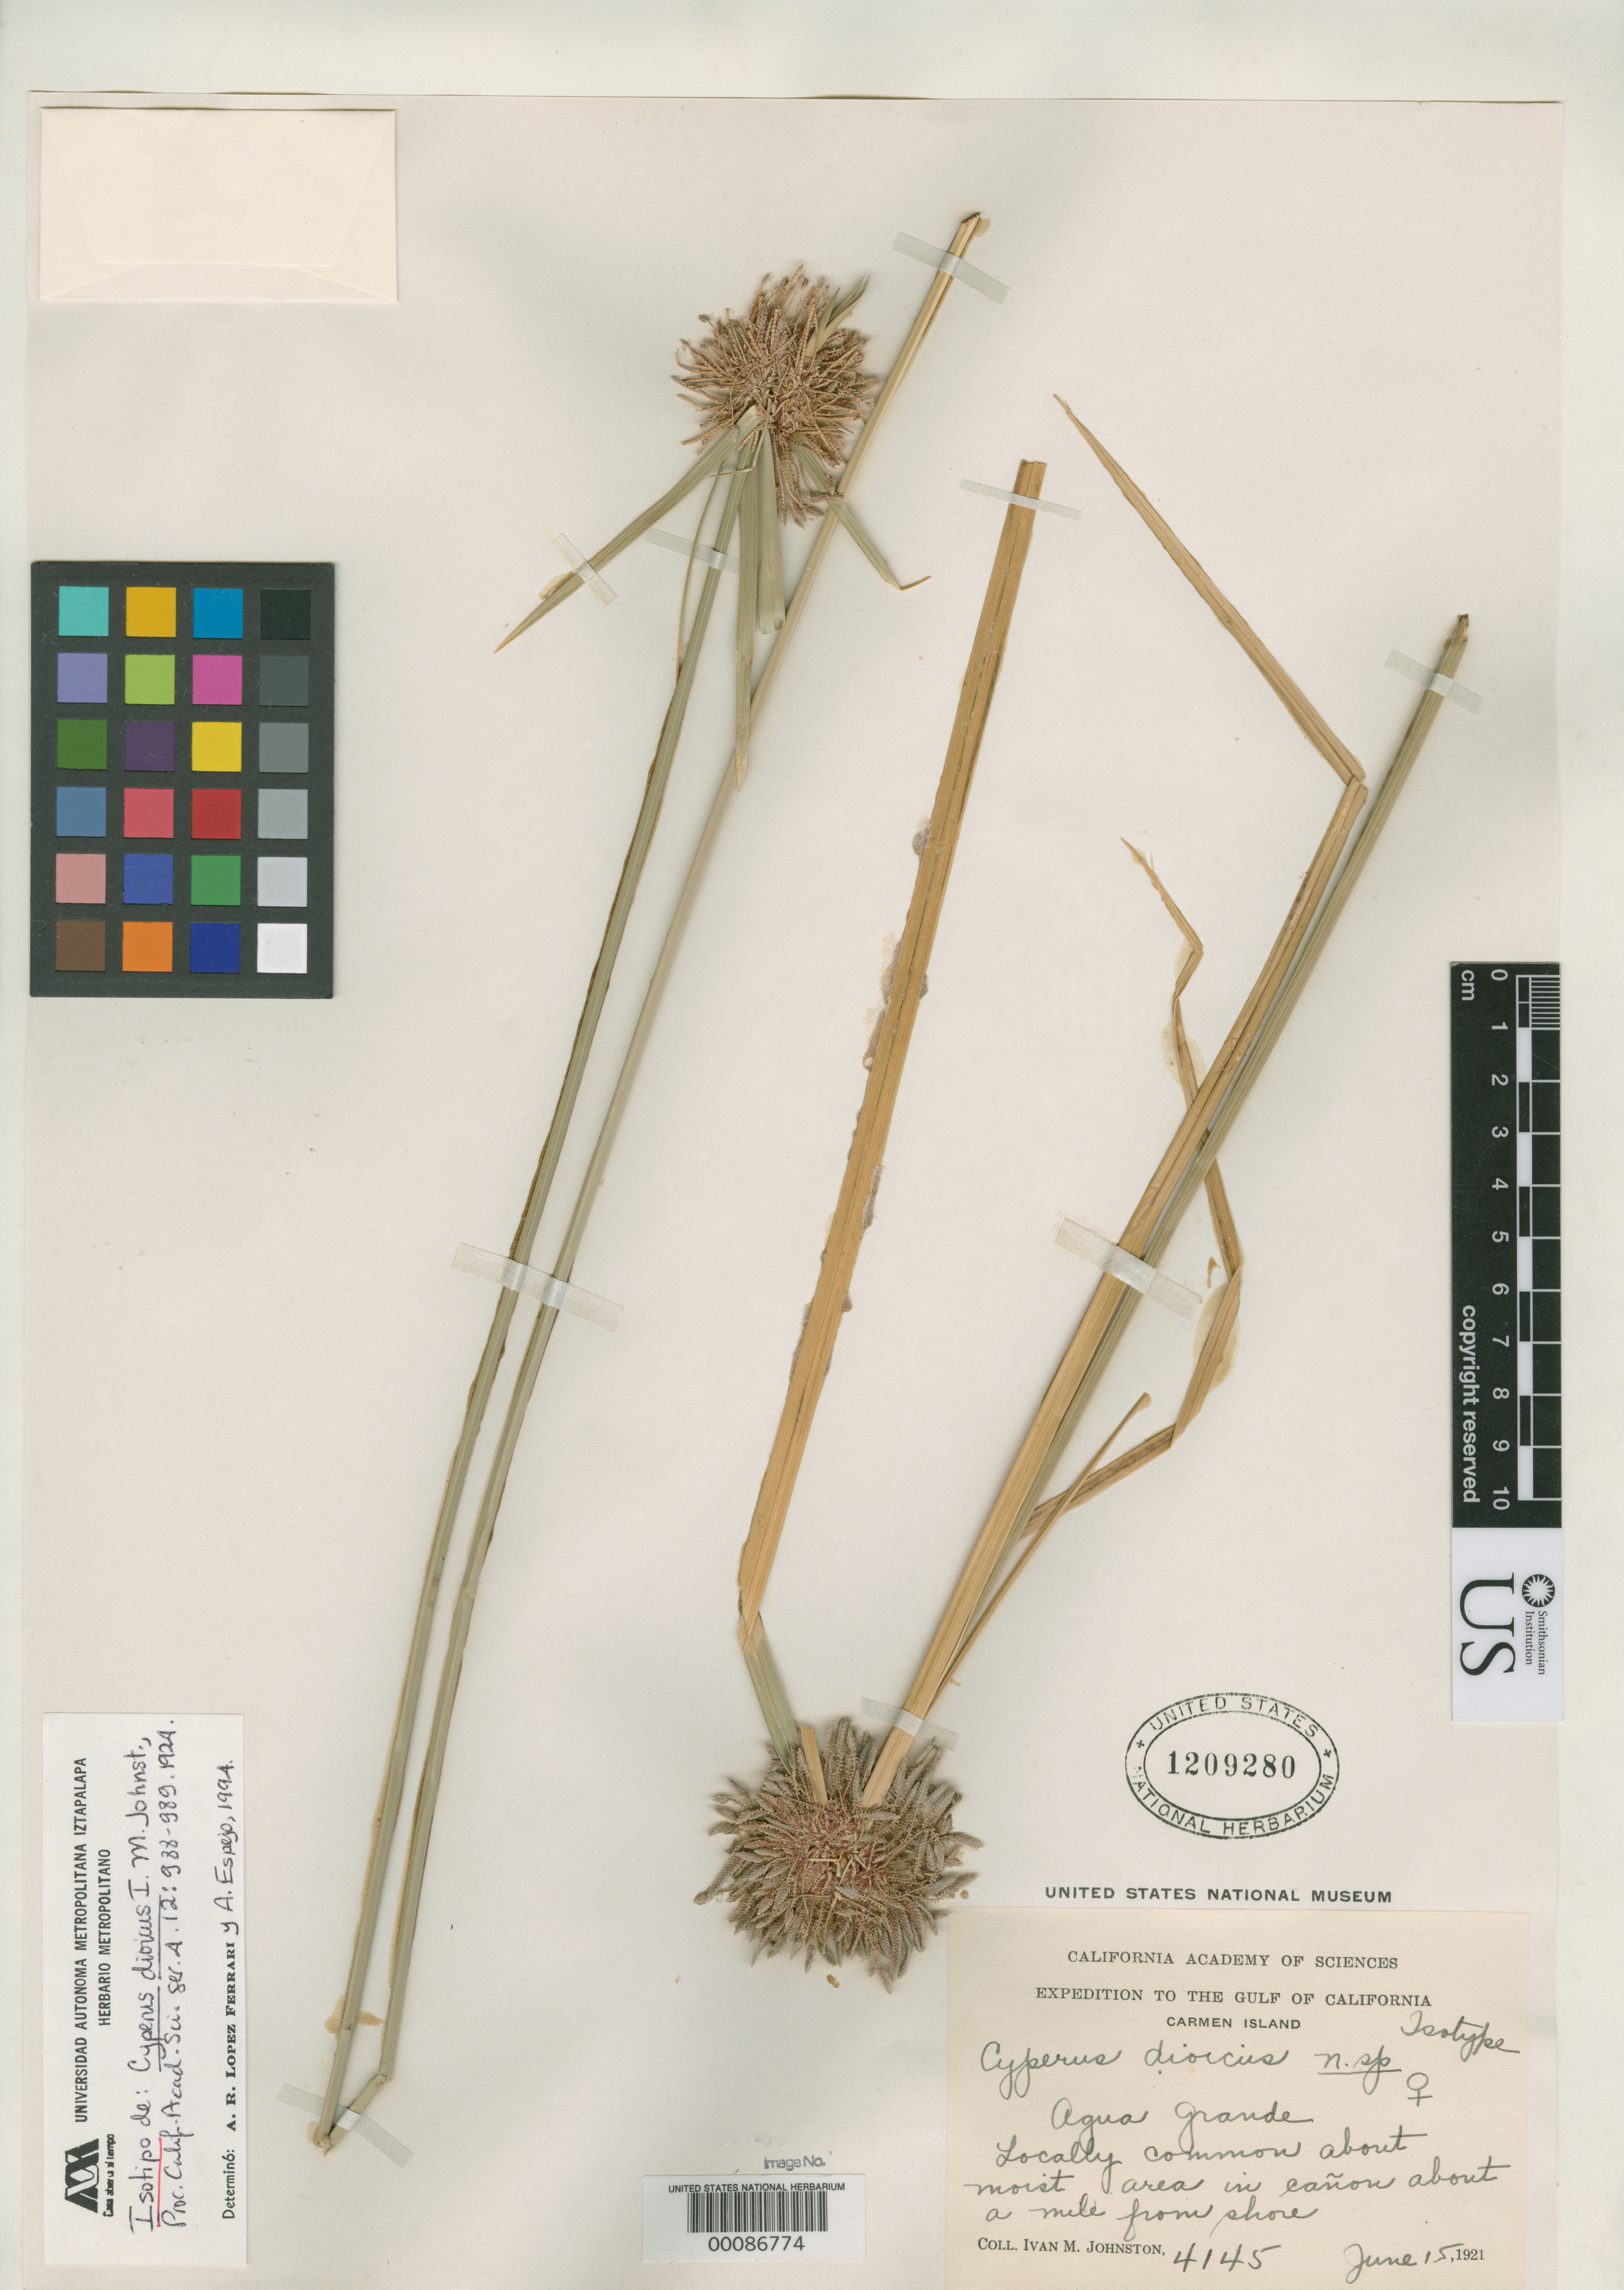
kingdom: Plantae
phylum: Tracheophyta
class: Liliopsida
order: Poales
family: Cyperaceae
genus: Cyperus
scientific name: Cyperus dioicus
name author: I.M. Johnst.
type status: Isotype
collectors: I.M. Johnston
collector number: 4145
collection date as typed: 15 Jun 1921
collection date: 1921-06-15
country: Mexico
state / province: Campeche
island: Carmen Island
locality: Agua Grande.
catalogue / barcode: US 1209280